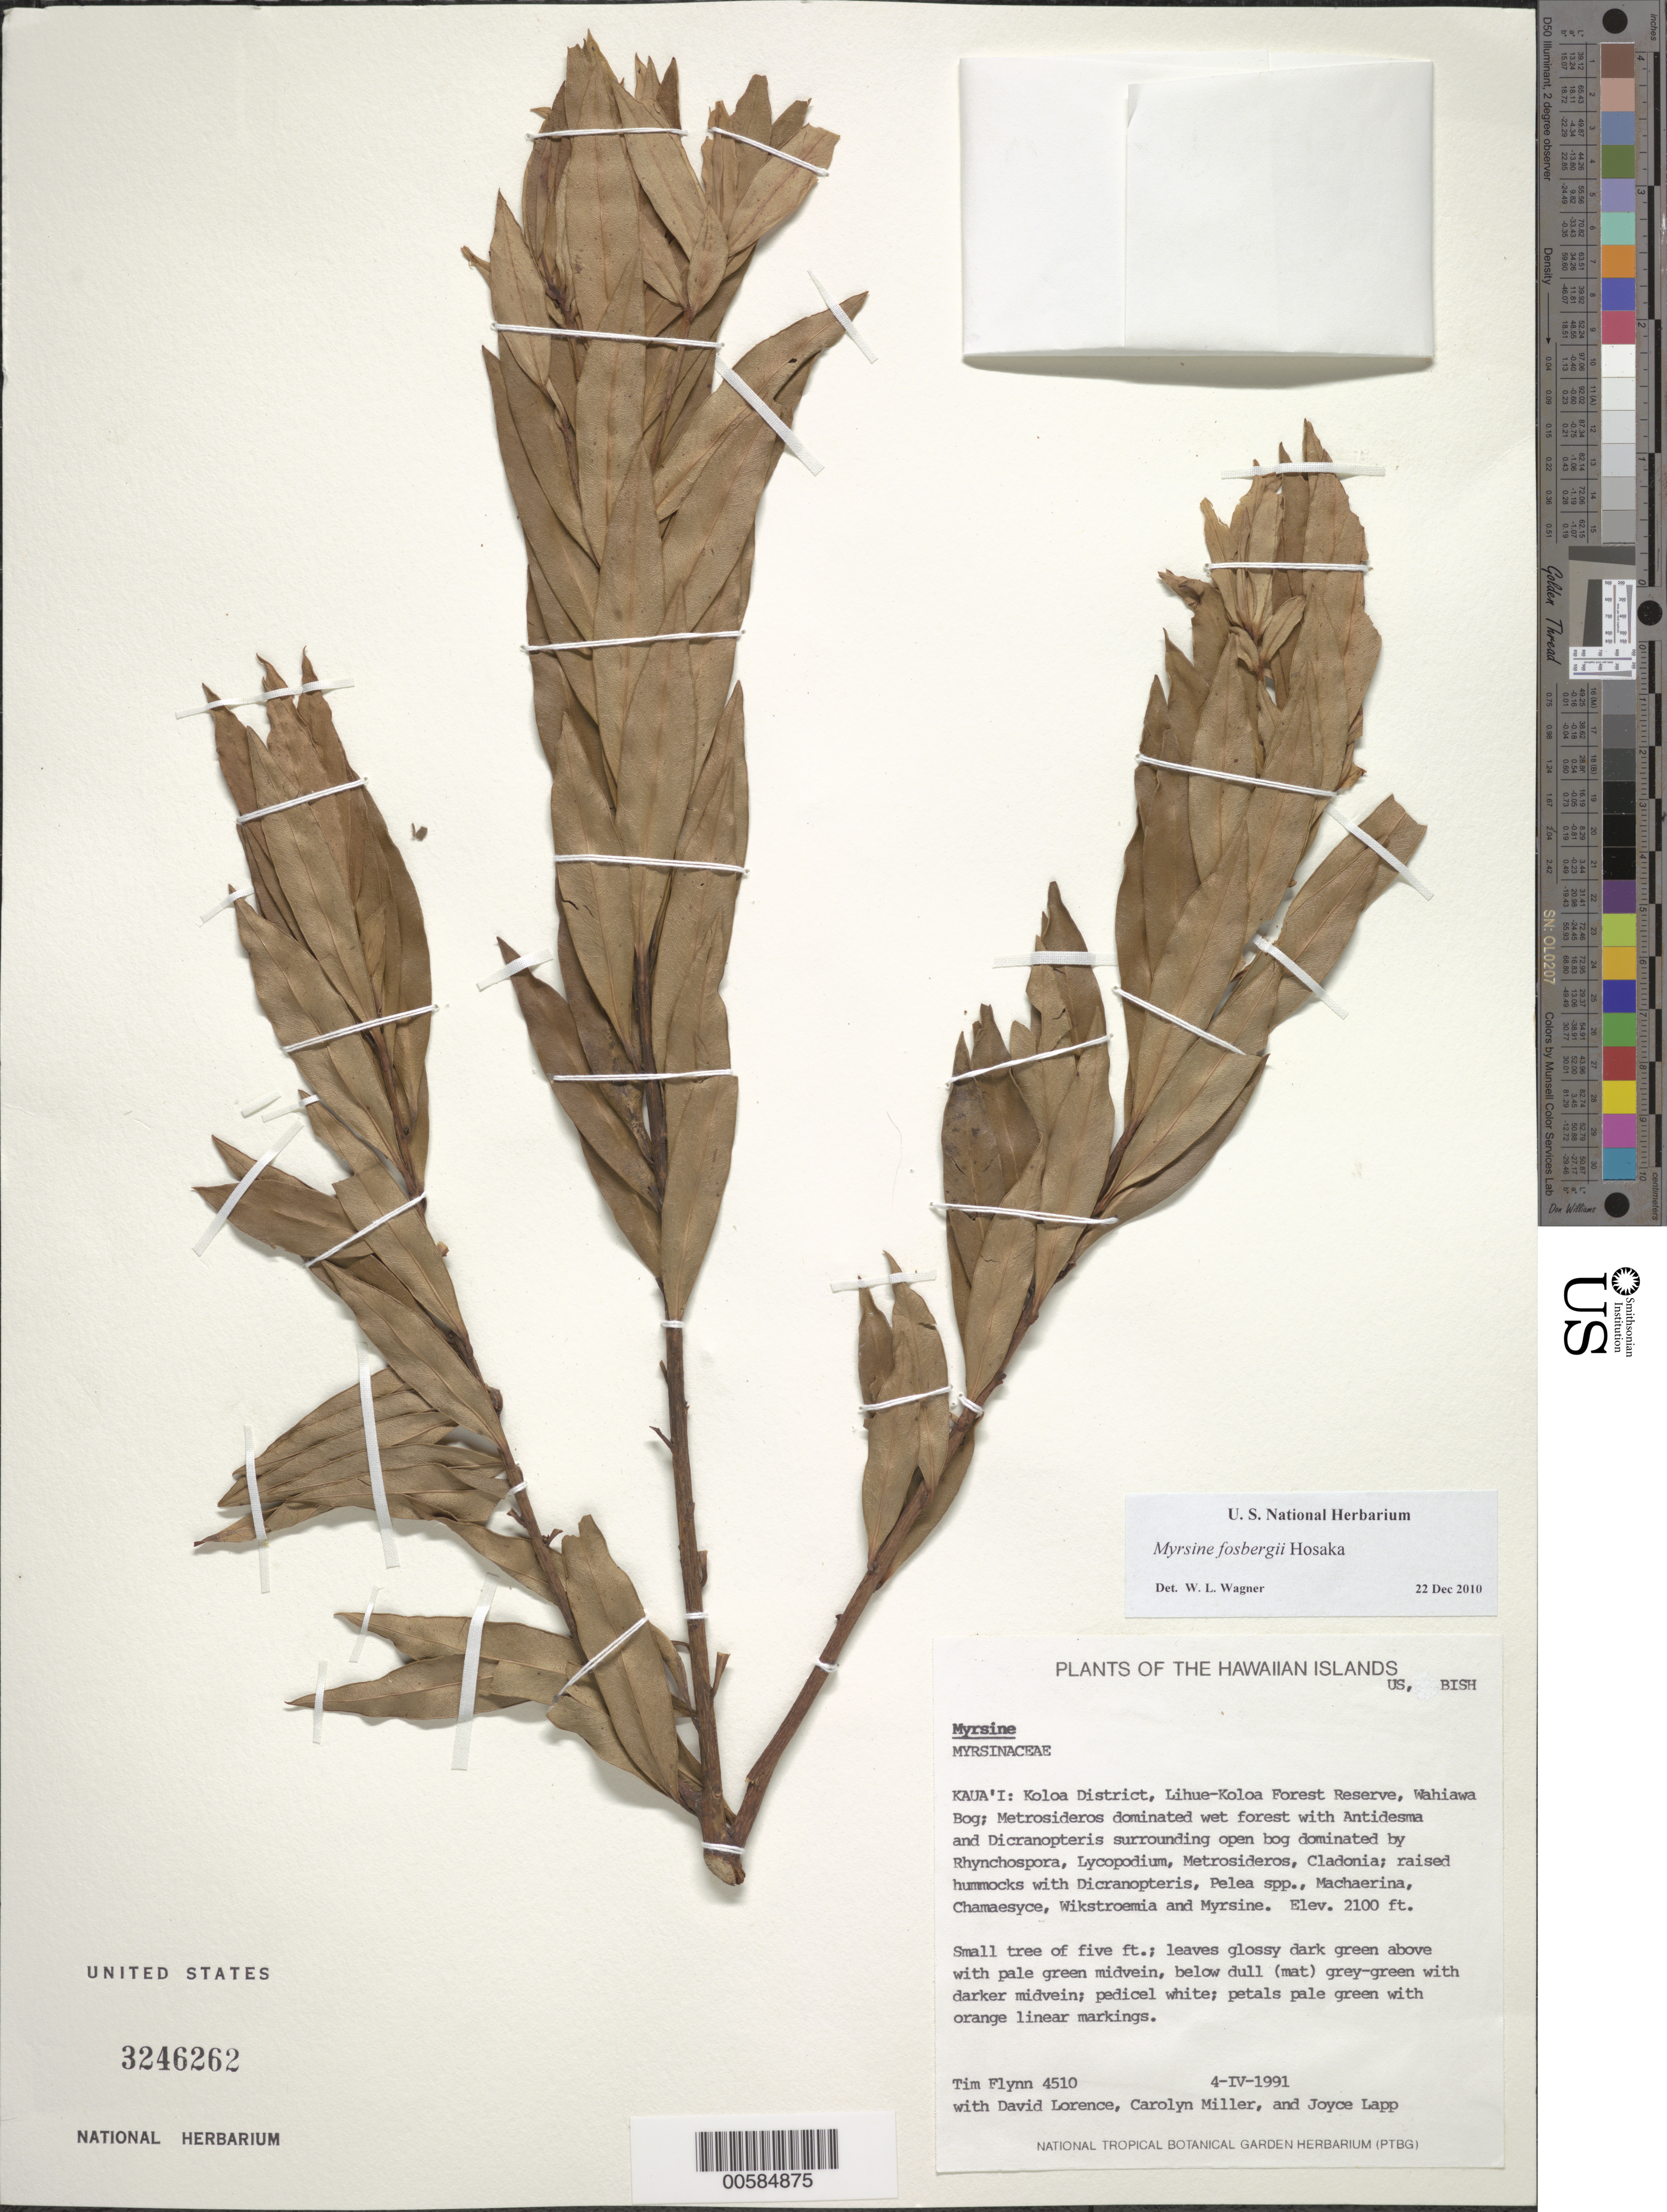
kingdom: Plantae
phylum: Tracheophyta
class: Magnoliopsida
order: Ericales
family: Primulaceae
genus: Myrsine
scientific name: Myrsine fosbergii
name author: Hosaka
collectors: T. W. Flynn, D. Lorence, C. Miller & J. Lapp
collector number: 4510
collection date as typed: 4 Apr 1991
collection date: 1991-04-04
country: United States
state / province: Hawaii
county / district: Kauai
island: Kaua'i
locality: Koloa Dist, Lihue-Koloa For Res, Wahiawa Bog.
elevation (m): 640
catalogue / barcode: US 3246262